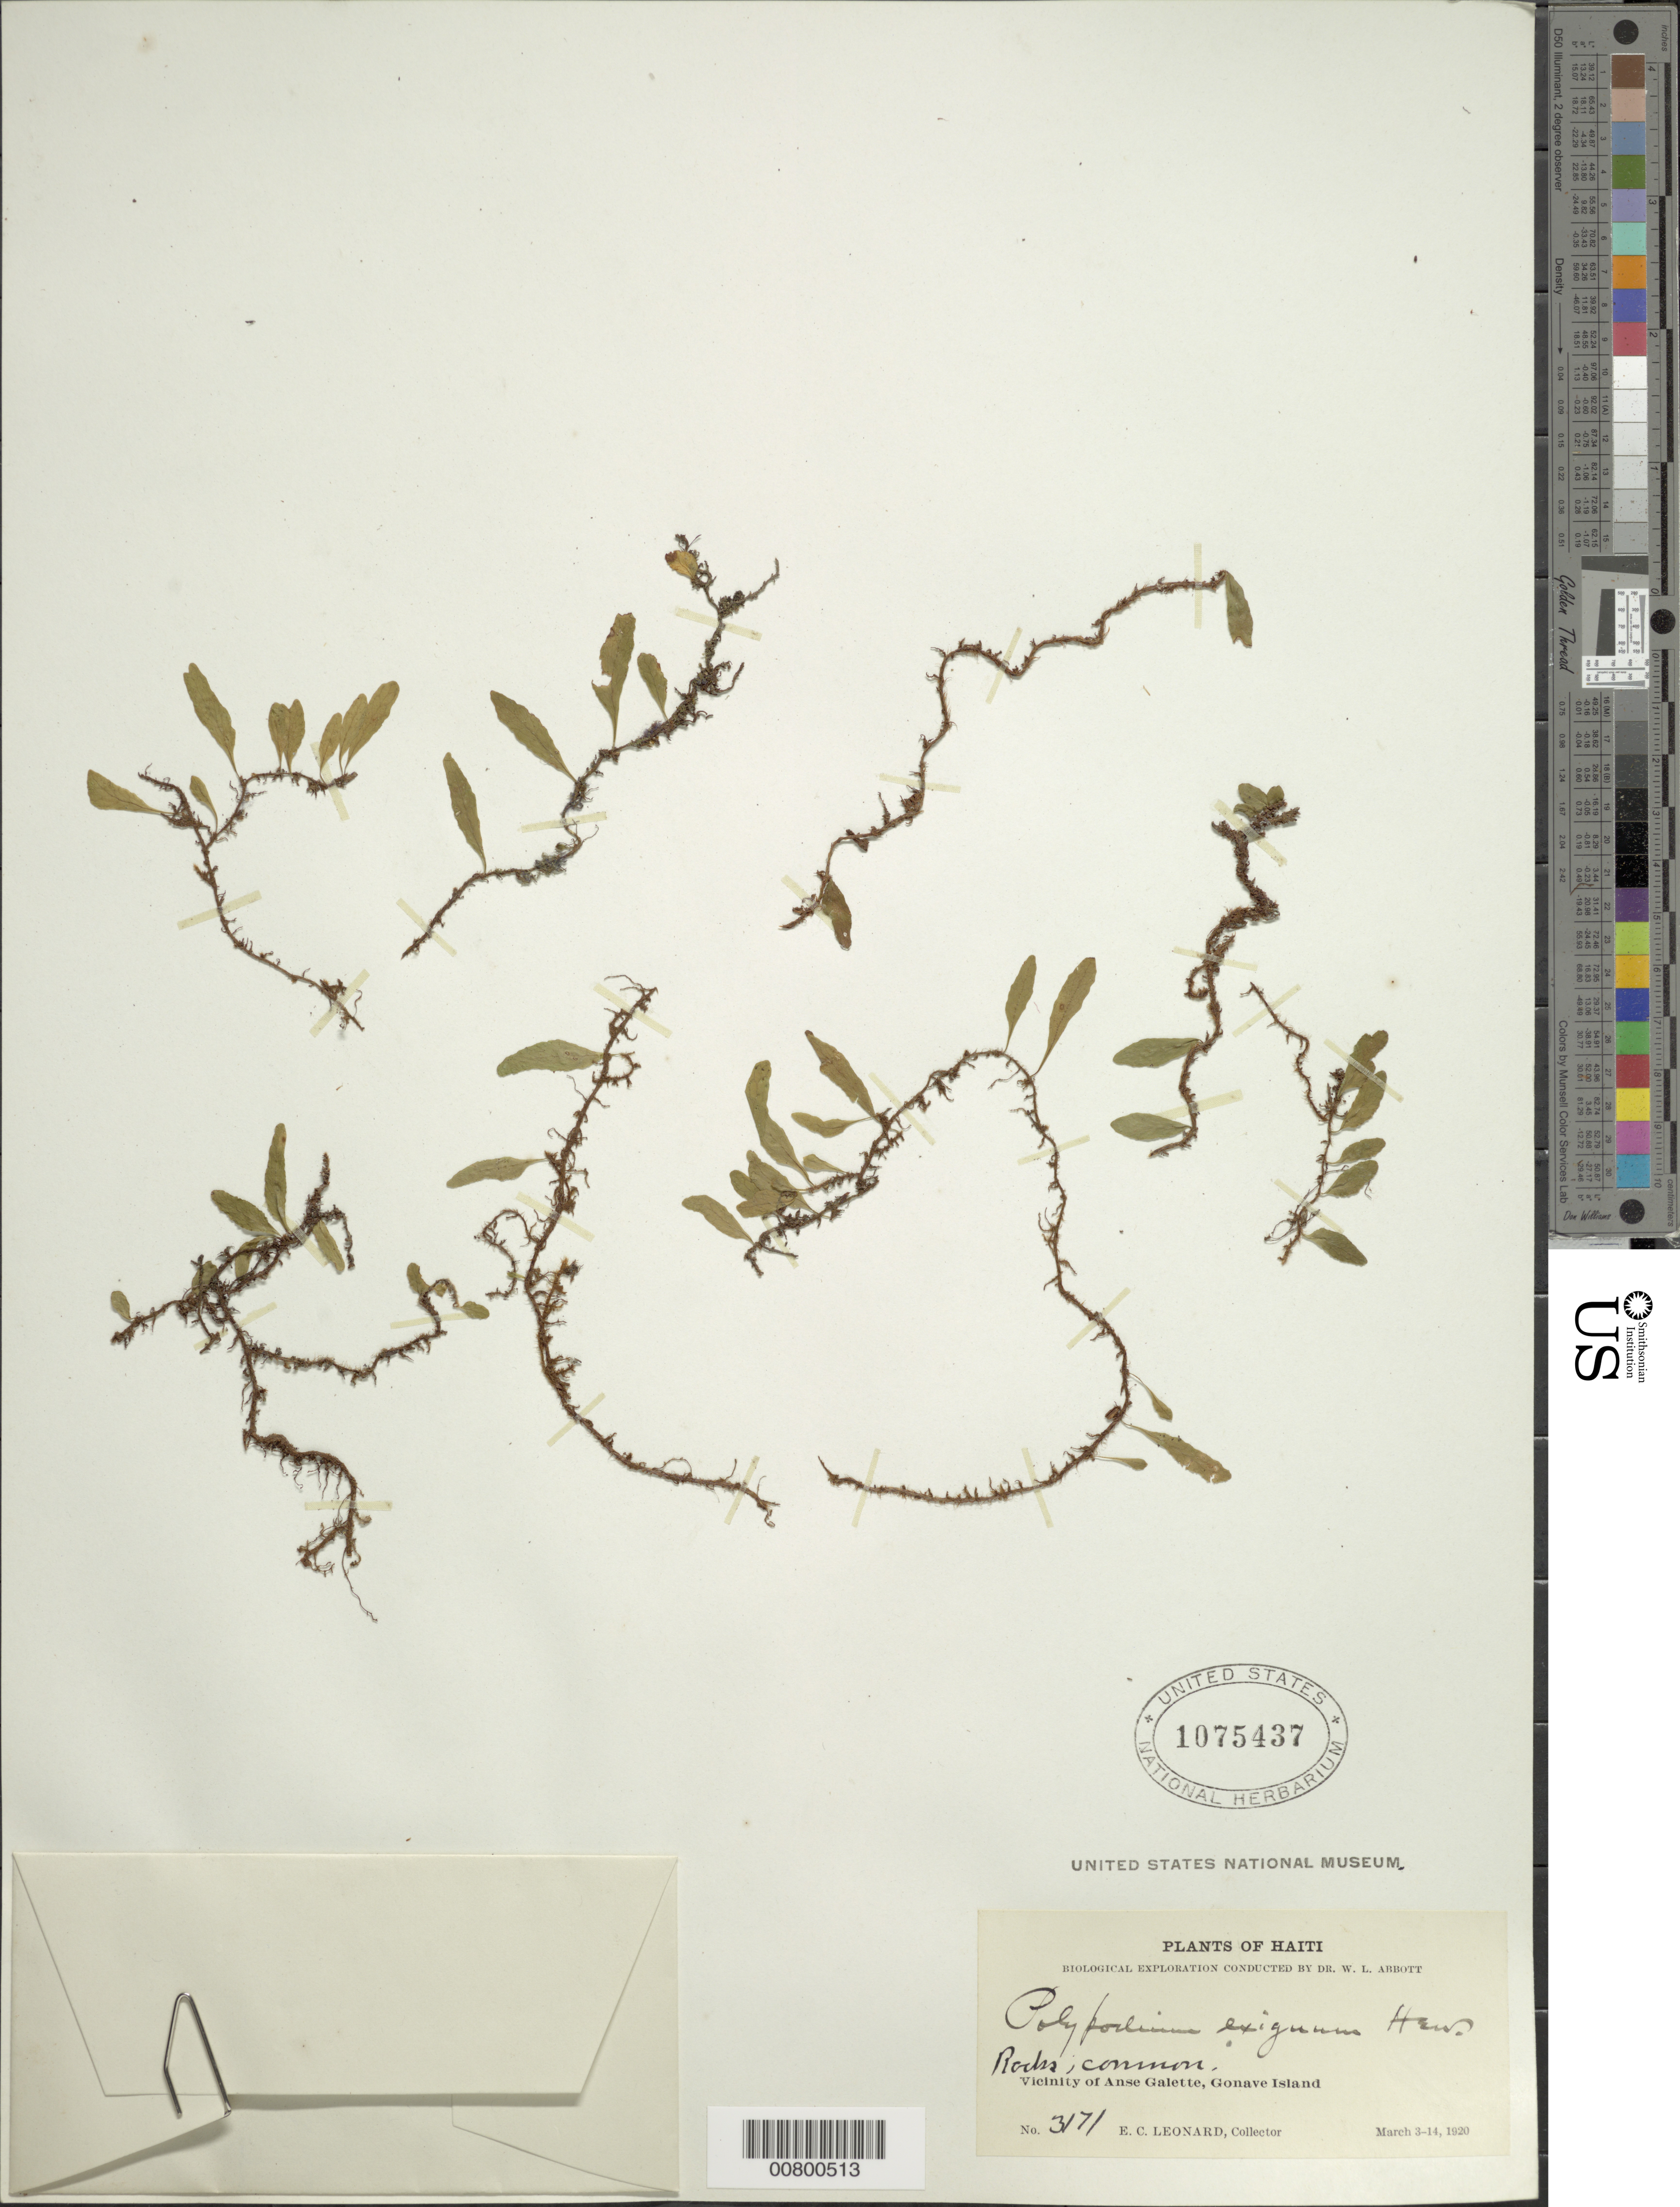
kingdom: Plantae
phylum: Tracheophyta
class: Polypodiopsida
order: Polypodiales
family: Polypodiaceae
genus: Microgramma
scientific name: Microgramma heterophylla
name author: (L.) Wherry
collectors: E. C. Leonard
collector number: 3171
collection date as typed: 03 Mar 1920 to 14 Mar 1920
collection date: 1920-03-03/1920-03-14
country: Haiti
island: Hispaniola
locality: Anse Galette, Gonave Island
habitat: Rocks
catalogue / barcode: US 1075437